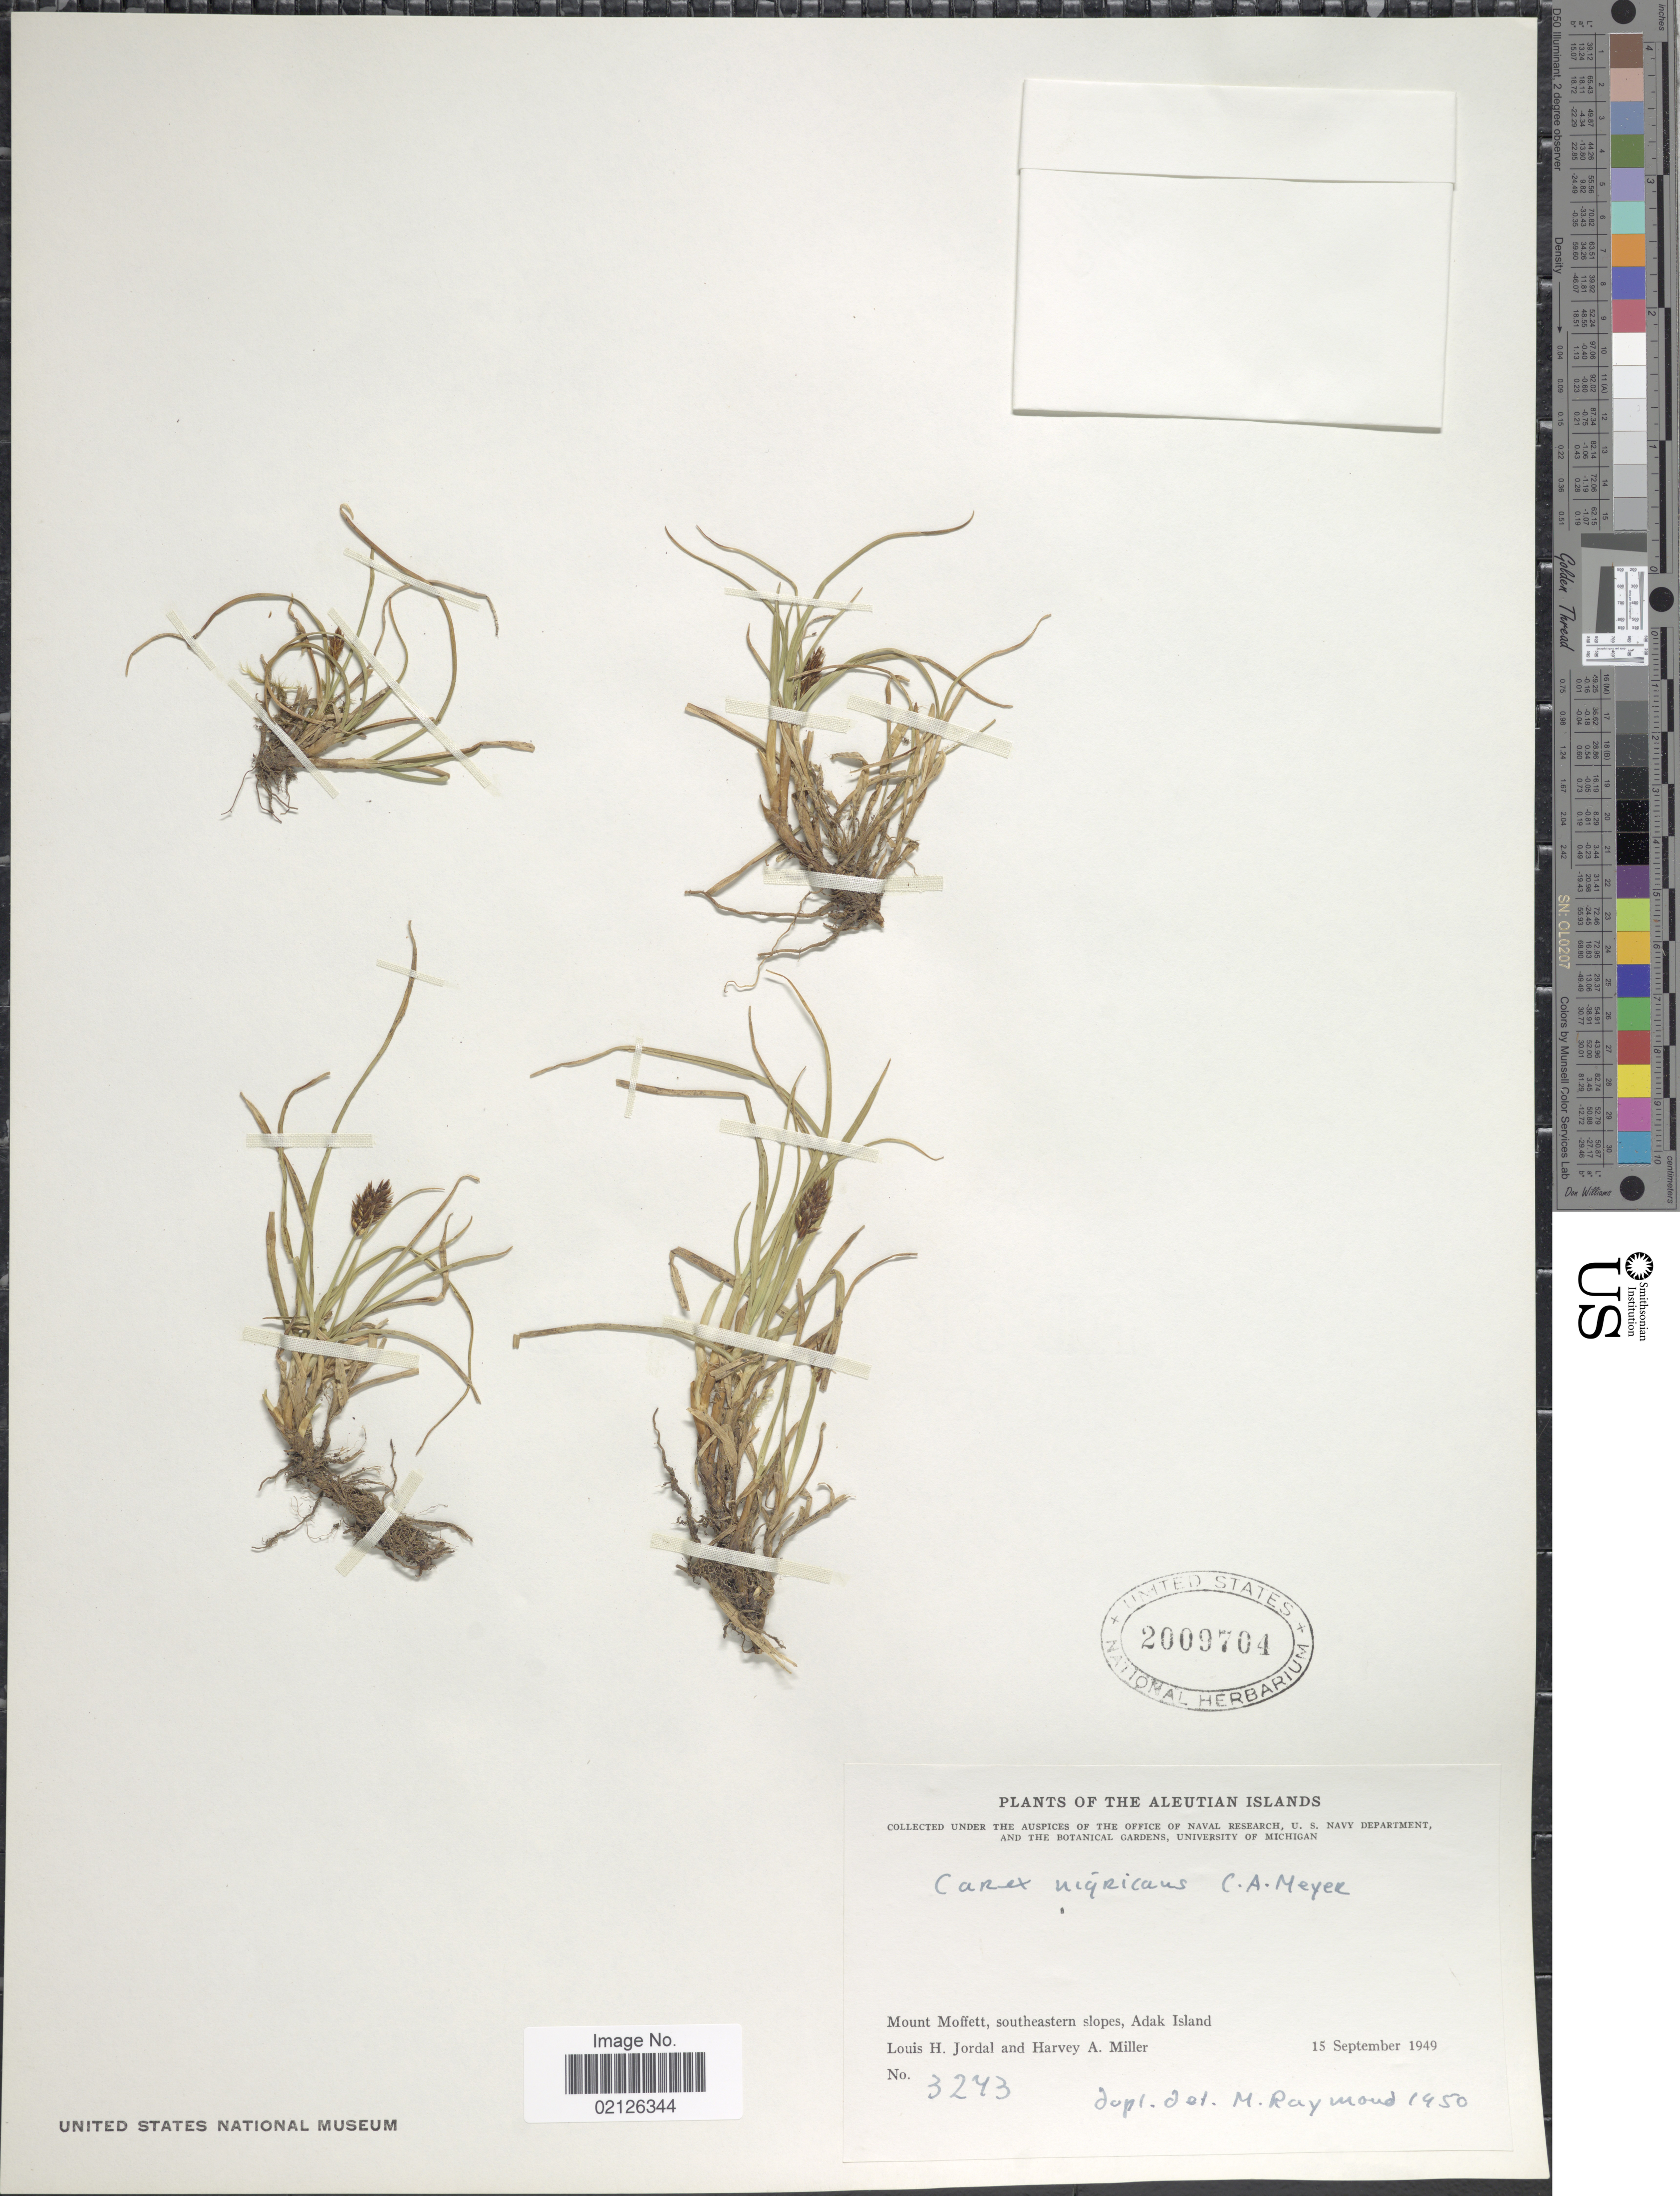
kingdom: Plantae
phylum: Tracheophyta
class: Liliopsida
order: Poales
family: Cyperaceae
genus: Carex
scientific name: Carex nigricans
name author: C.A. Mey.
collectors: L. Jordal & H. A. Miller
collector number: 3243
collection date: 1949-09-15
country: United States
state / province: Alaska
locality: The Aleutian Islands, Mount Moffett, southeastern slopes, Adak Island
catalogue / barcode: US 2009704